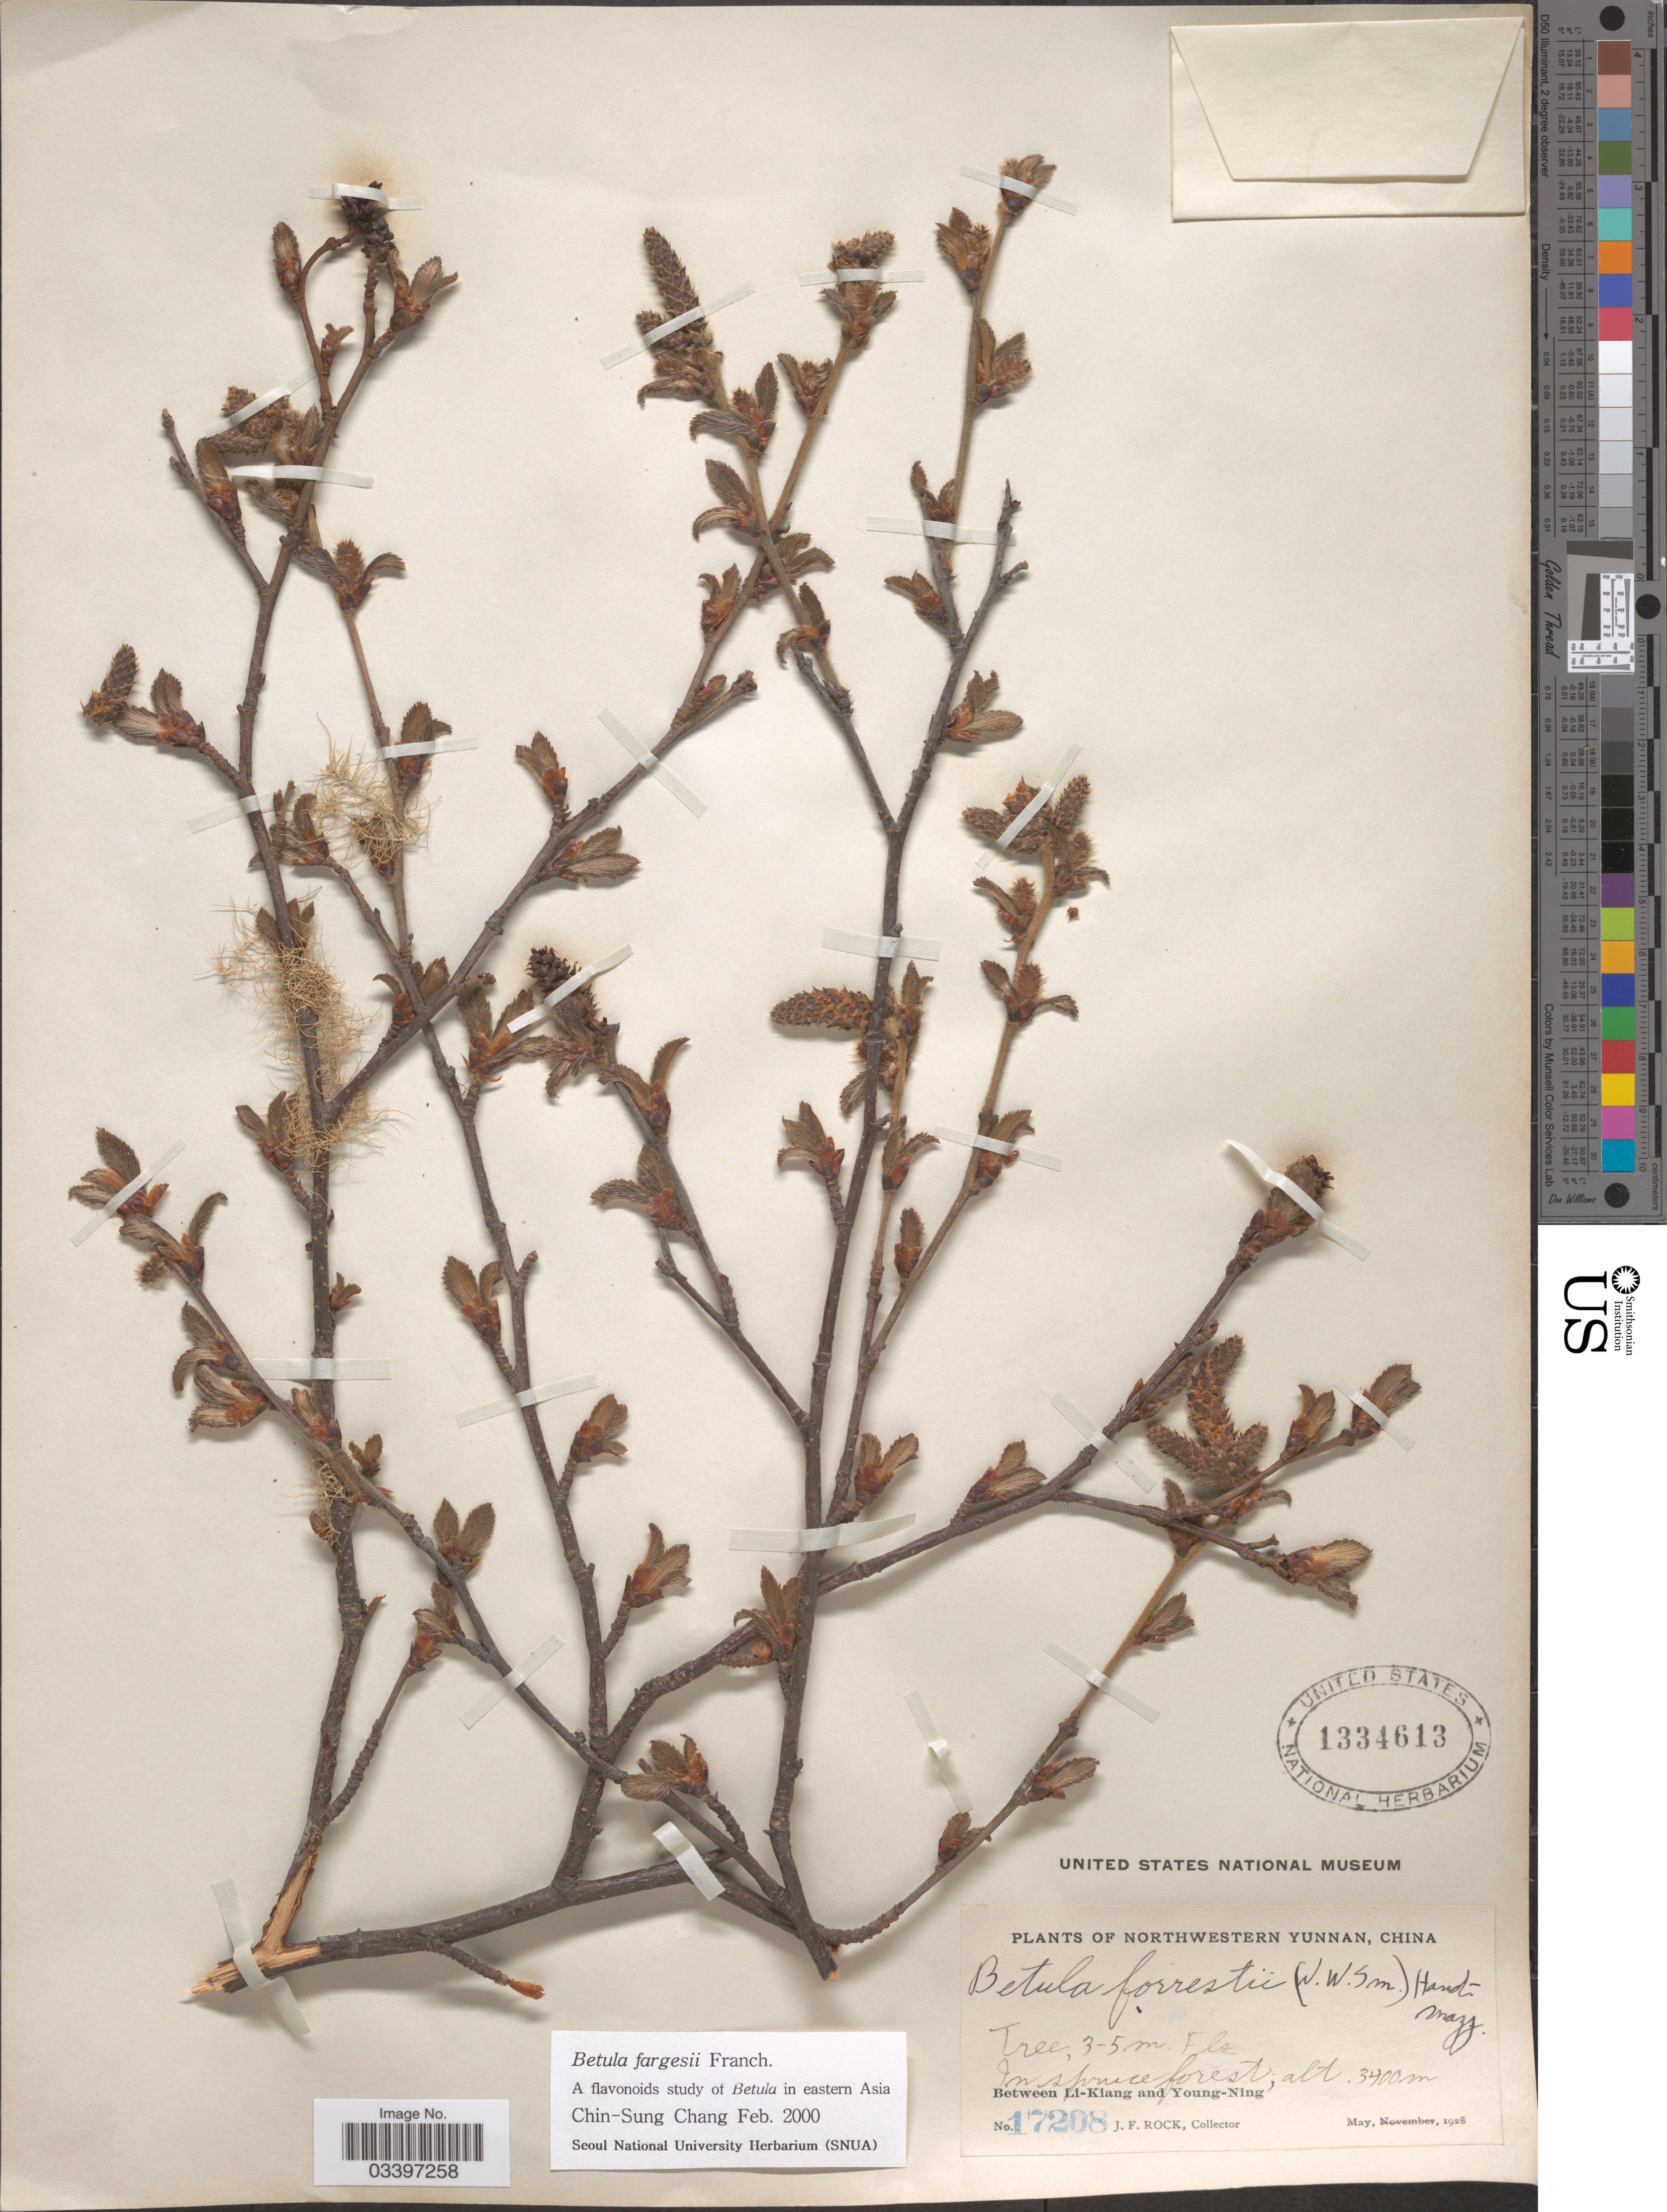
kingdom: Plantae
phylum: Tracheophyta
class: Magnoliopsida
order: Fagales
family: Betulaceae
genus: Betula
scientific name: Betula fargesii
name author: Franch.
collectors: J. Rock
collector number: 17208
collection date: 1928-05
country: China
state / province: Yunnan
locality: Northwestern Yunnan. Between Li-Kiang and Young-Ning.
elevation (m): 3400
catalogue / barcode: US 1334613